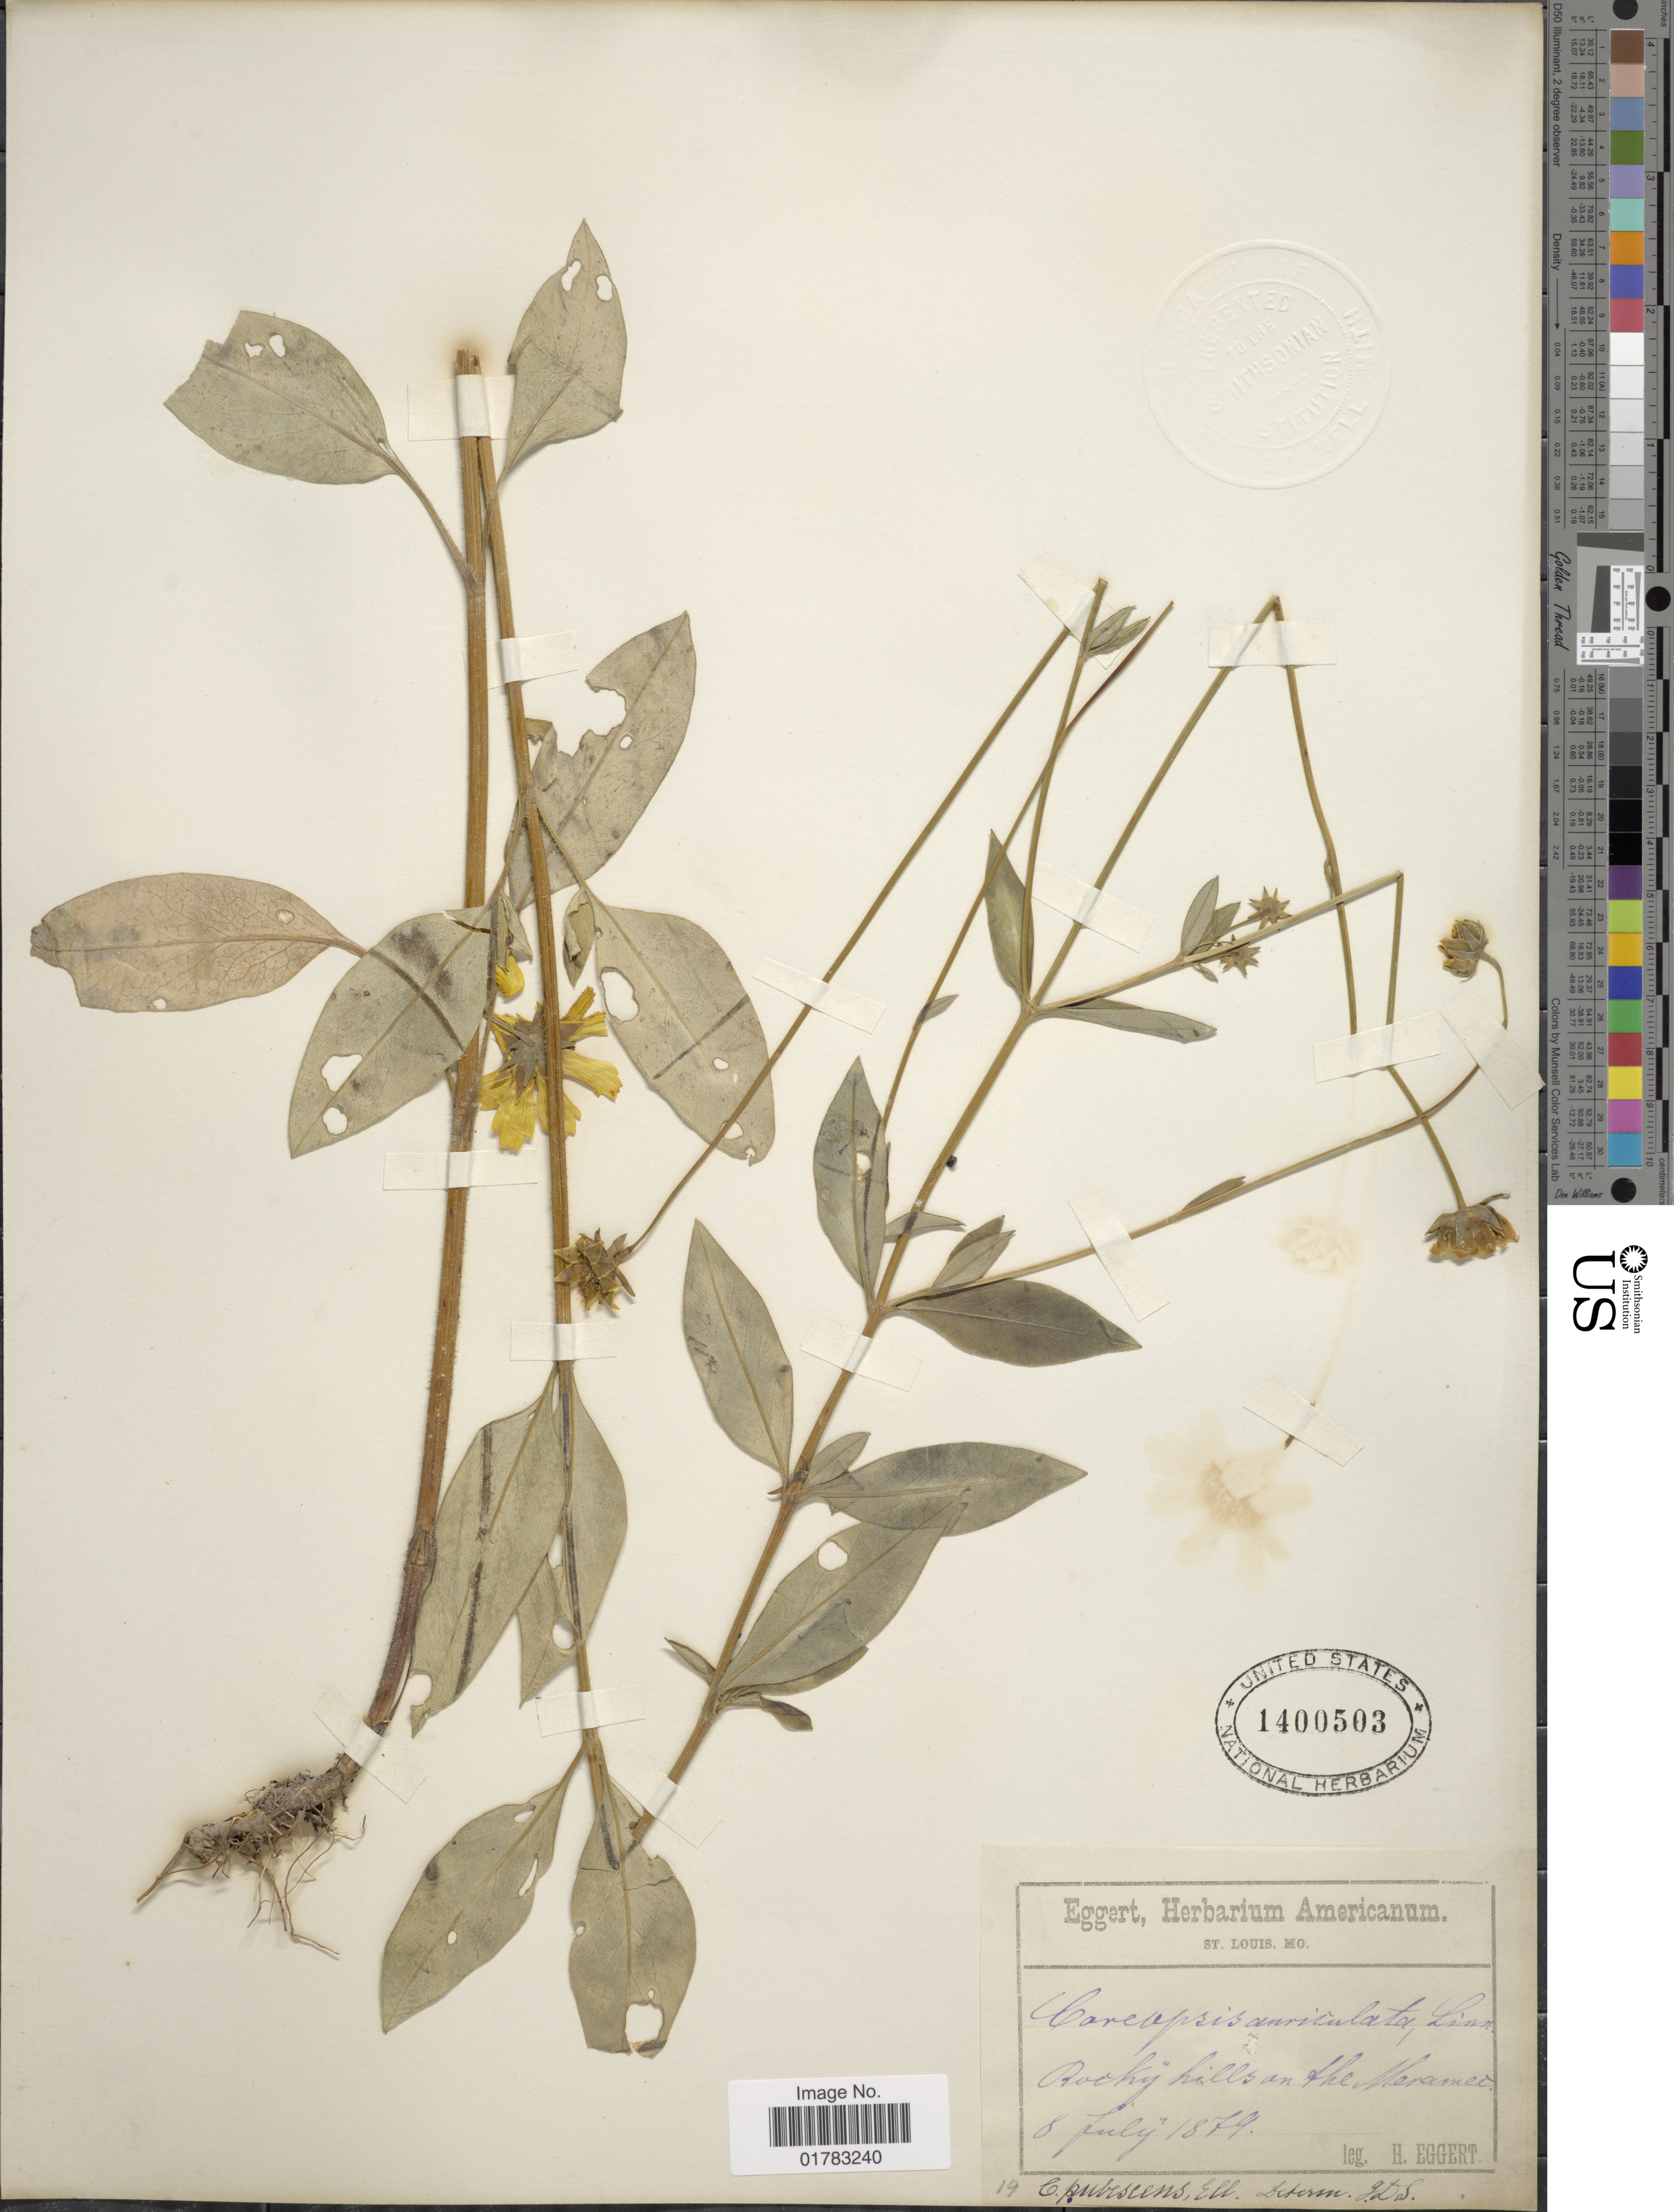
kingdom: Plantae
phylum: Tracheophyta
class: Magnoliopsida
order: Asterales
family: Asteraceae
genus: Coreopsis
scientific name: Coreopsis pubescens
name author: Elliott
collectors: H. Eggert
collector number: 19?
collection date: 1879-07-08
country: United States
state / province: Missouri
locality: Rocky hills on the Meramec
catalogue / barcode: US 1400503